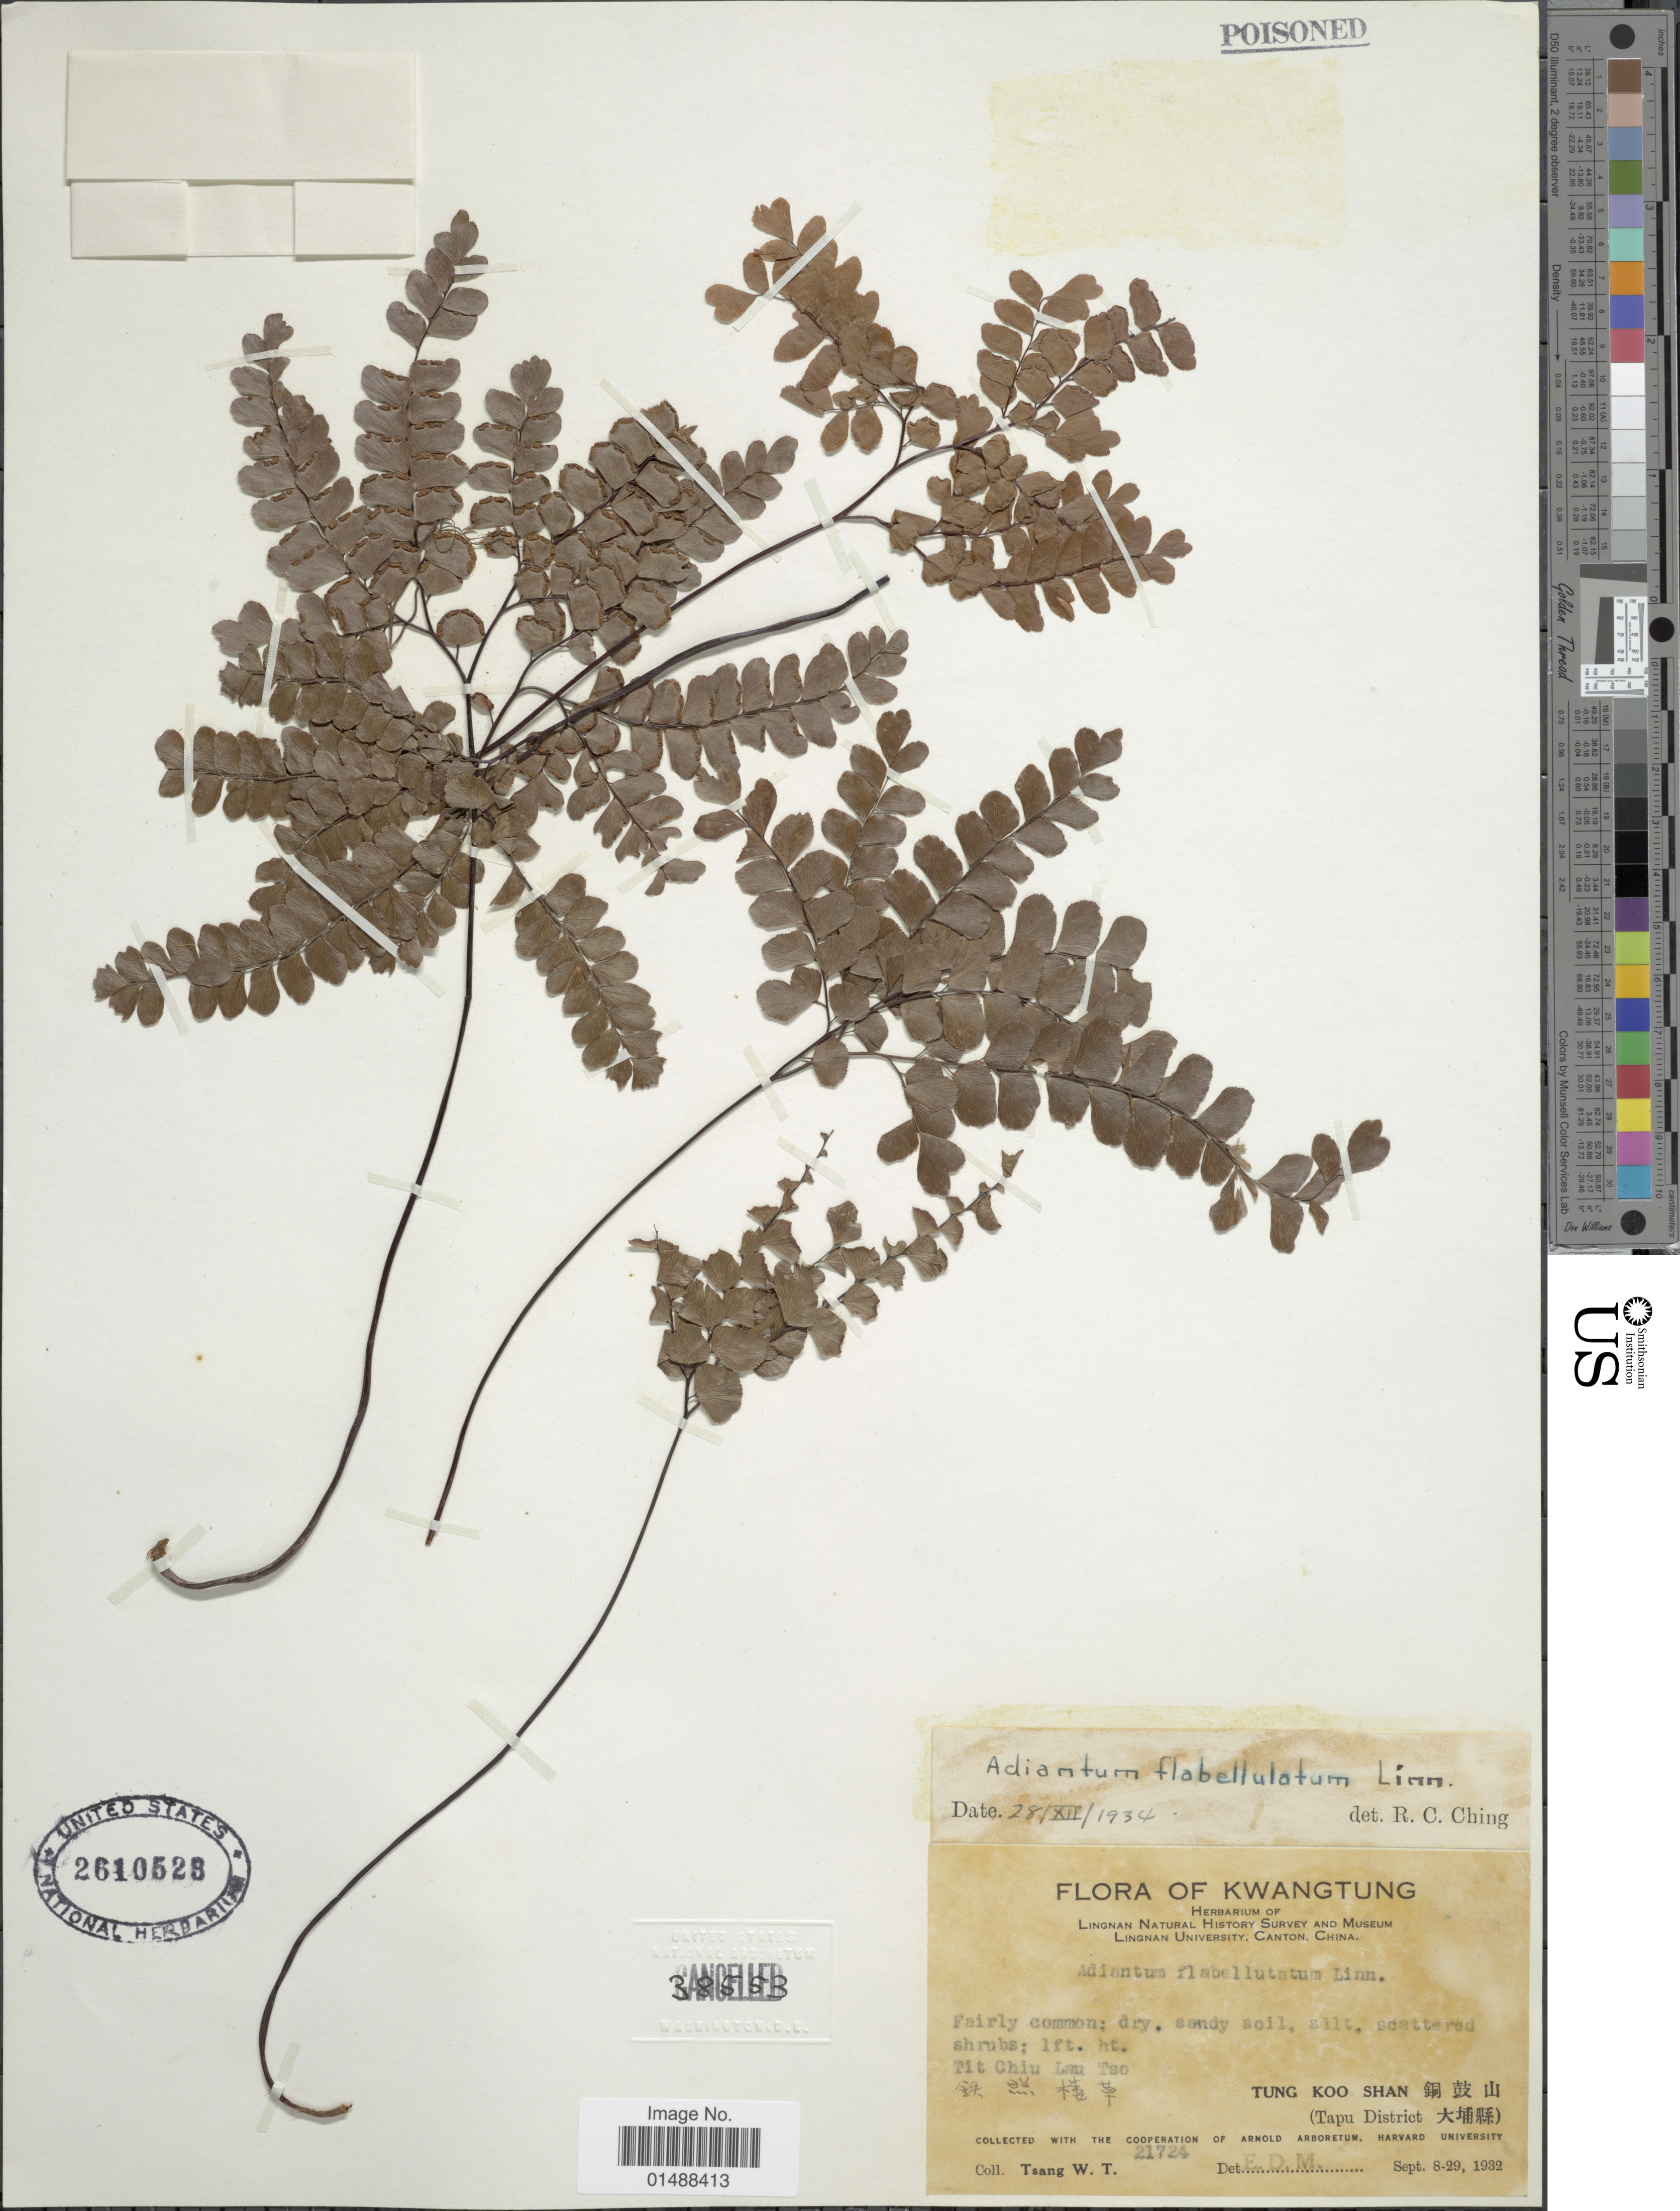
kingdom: Plantae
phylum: Tracheophyta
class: Polypodiopsida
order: Polypodiales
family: Pteridaceae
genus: Adiantum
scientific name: Adiantum flabellulatum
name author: L.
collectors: W. T. Tsang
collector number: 21724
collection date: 1932-09-08/1932-09-29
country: China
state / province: Guangdong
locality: Kwangtung, Tit Chiu Lau Tso, X, Tung Koo Shan X, (Tapu District X).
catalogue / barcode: US 2610528